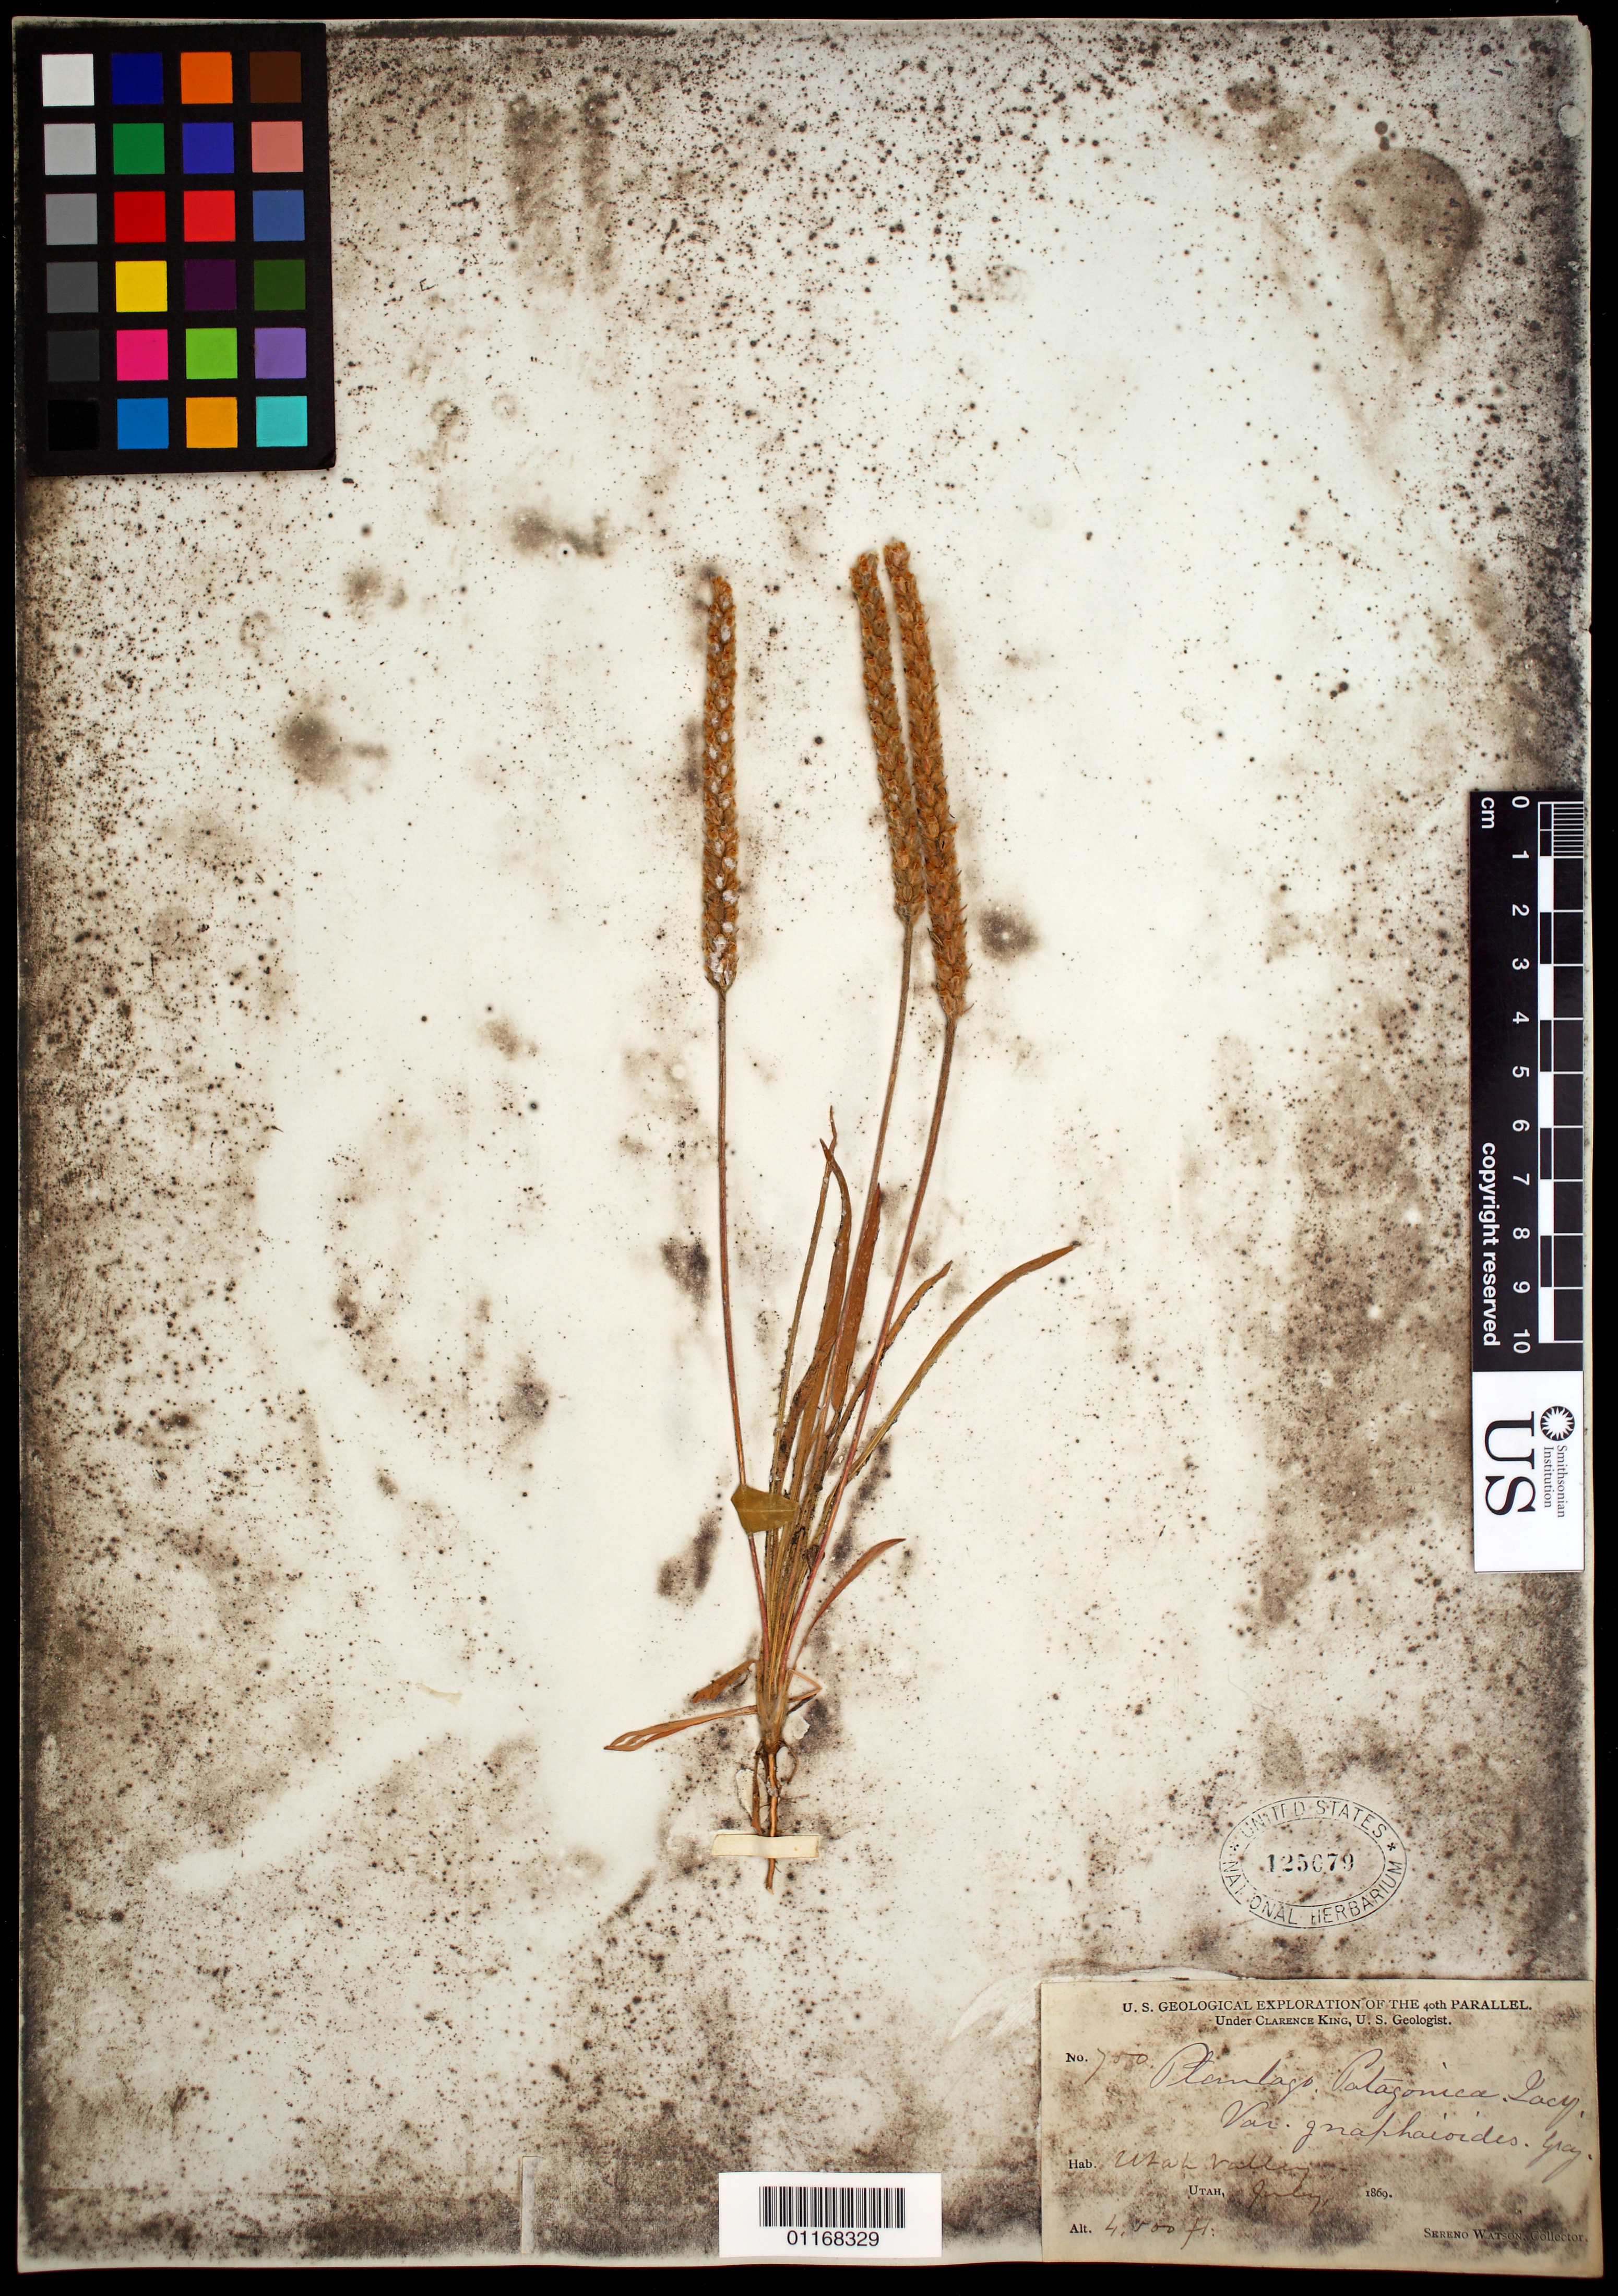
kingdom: Plantae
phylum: Tracheophyta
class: Magnoliopsida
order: Lamiales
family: Plantaginaceae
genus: Plantago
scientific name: Plantago patagonica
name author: Jacq.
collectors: S. Watson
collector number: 750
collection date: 1869-07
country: United States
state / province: Utah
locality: Utah Valley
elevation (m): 1372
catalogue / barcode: US 125679